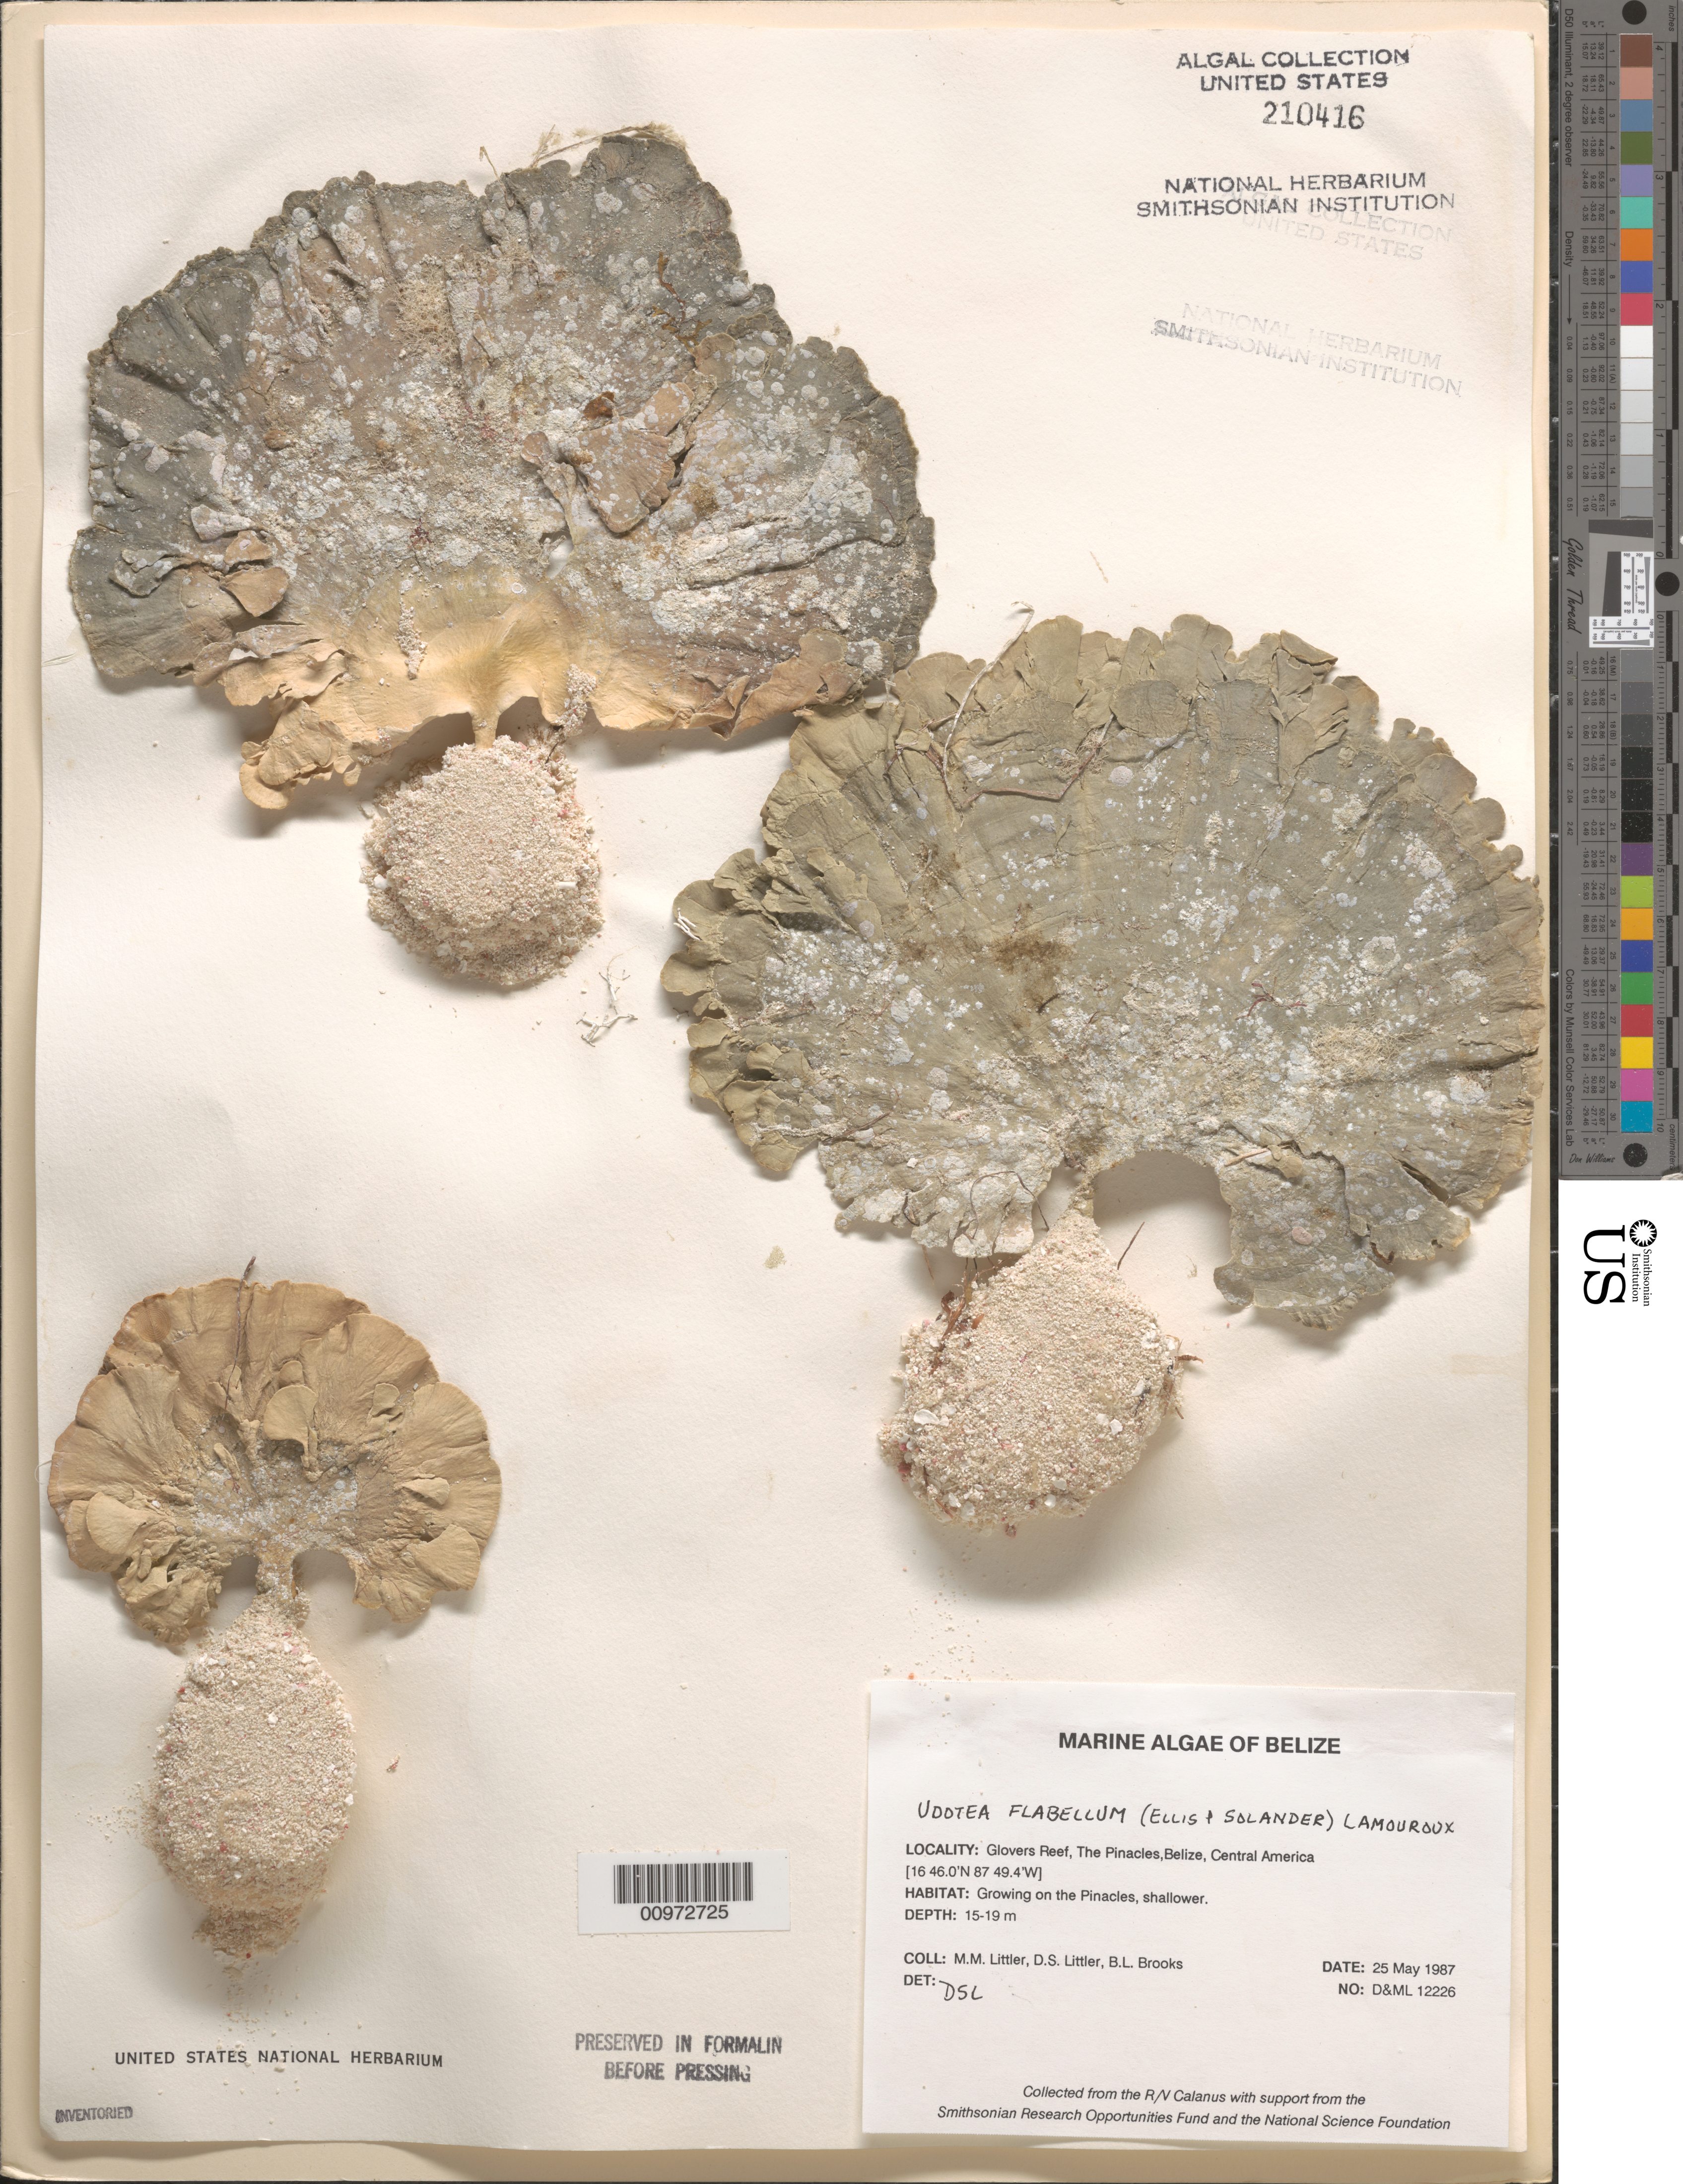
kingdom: Plantae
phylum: Chlorophyta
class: Ulvophyceae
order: Bryopsidales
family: Udoteaceae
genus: Udotea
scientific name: Udotea flabellum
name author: (J. Ellis & Sol.) M. Howe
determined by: Littler, D. S.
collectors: M. M. Littler, D. S. Littler & B. Brooks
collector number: D&ML 12226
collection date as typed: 25 May 1987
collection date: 1987-05-25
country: Belize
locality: Glover's Reef, The Pinnacles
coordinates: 16 46.0'N, 87 49.4'W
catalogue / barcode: US 210416